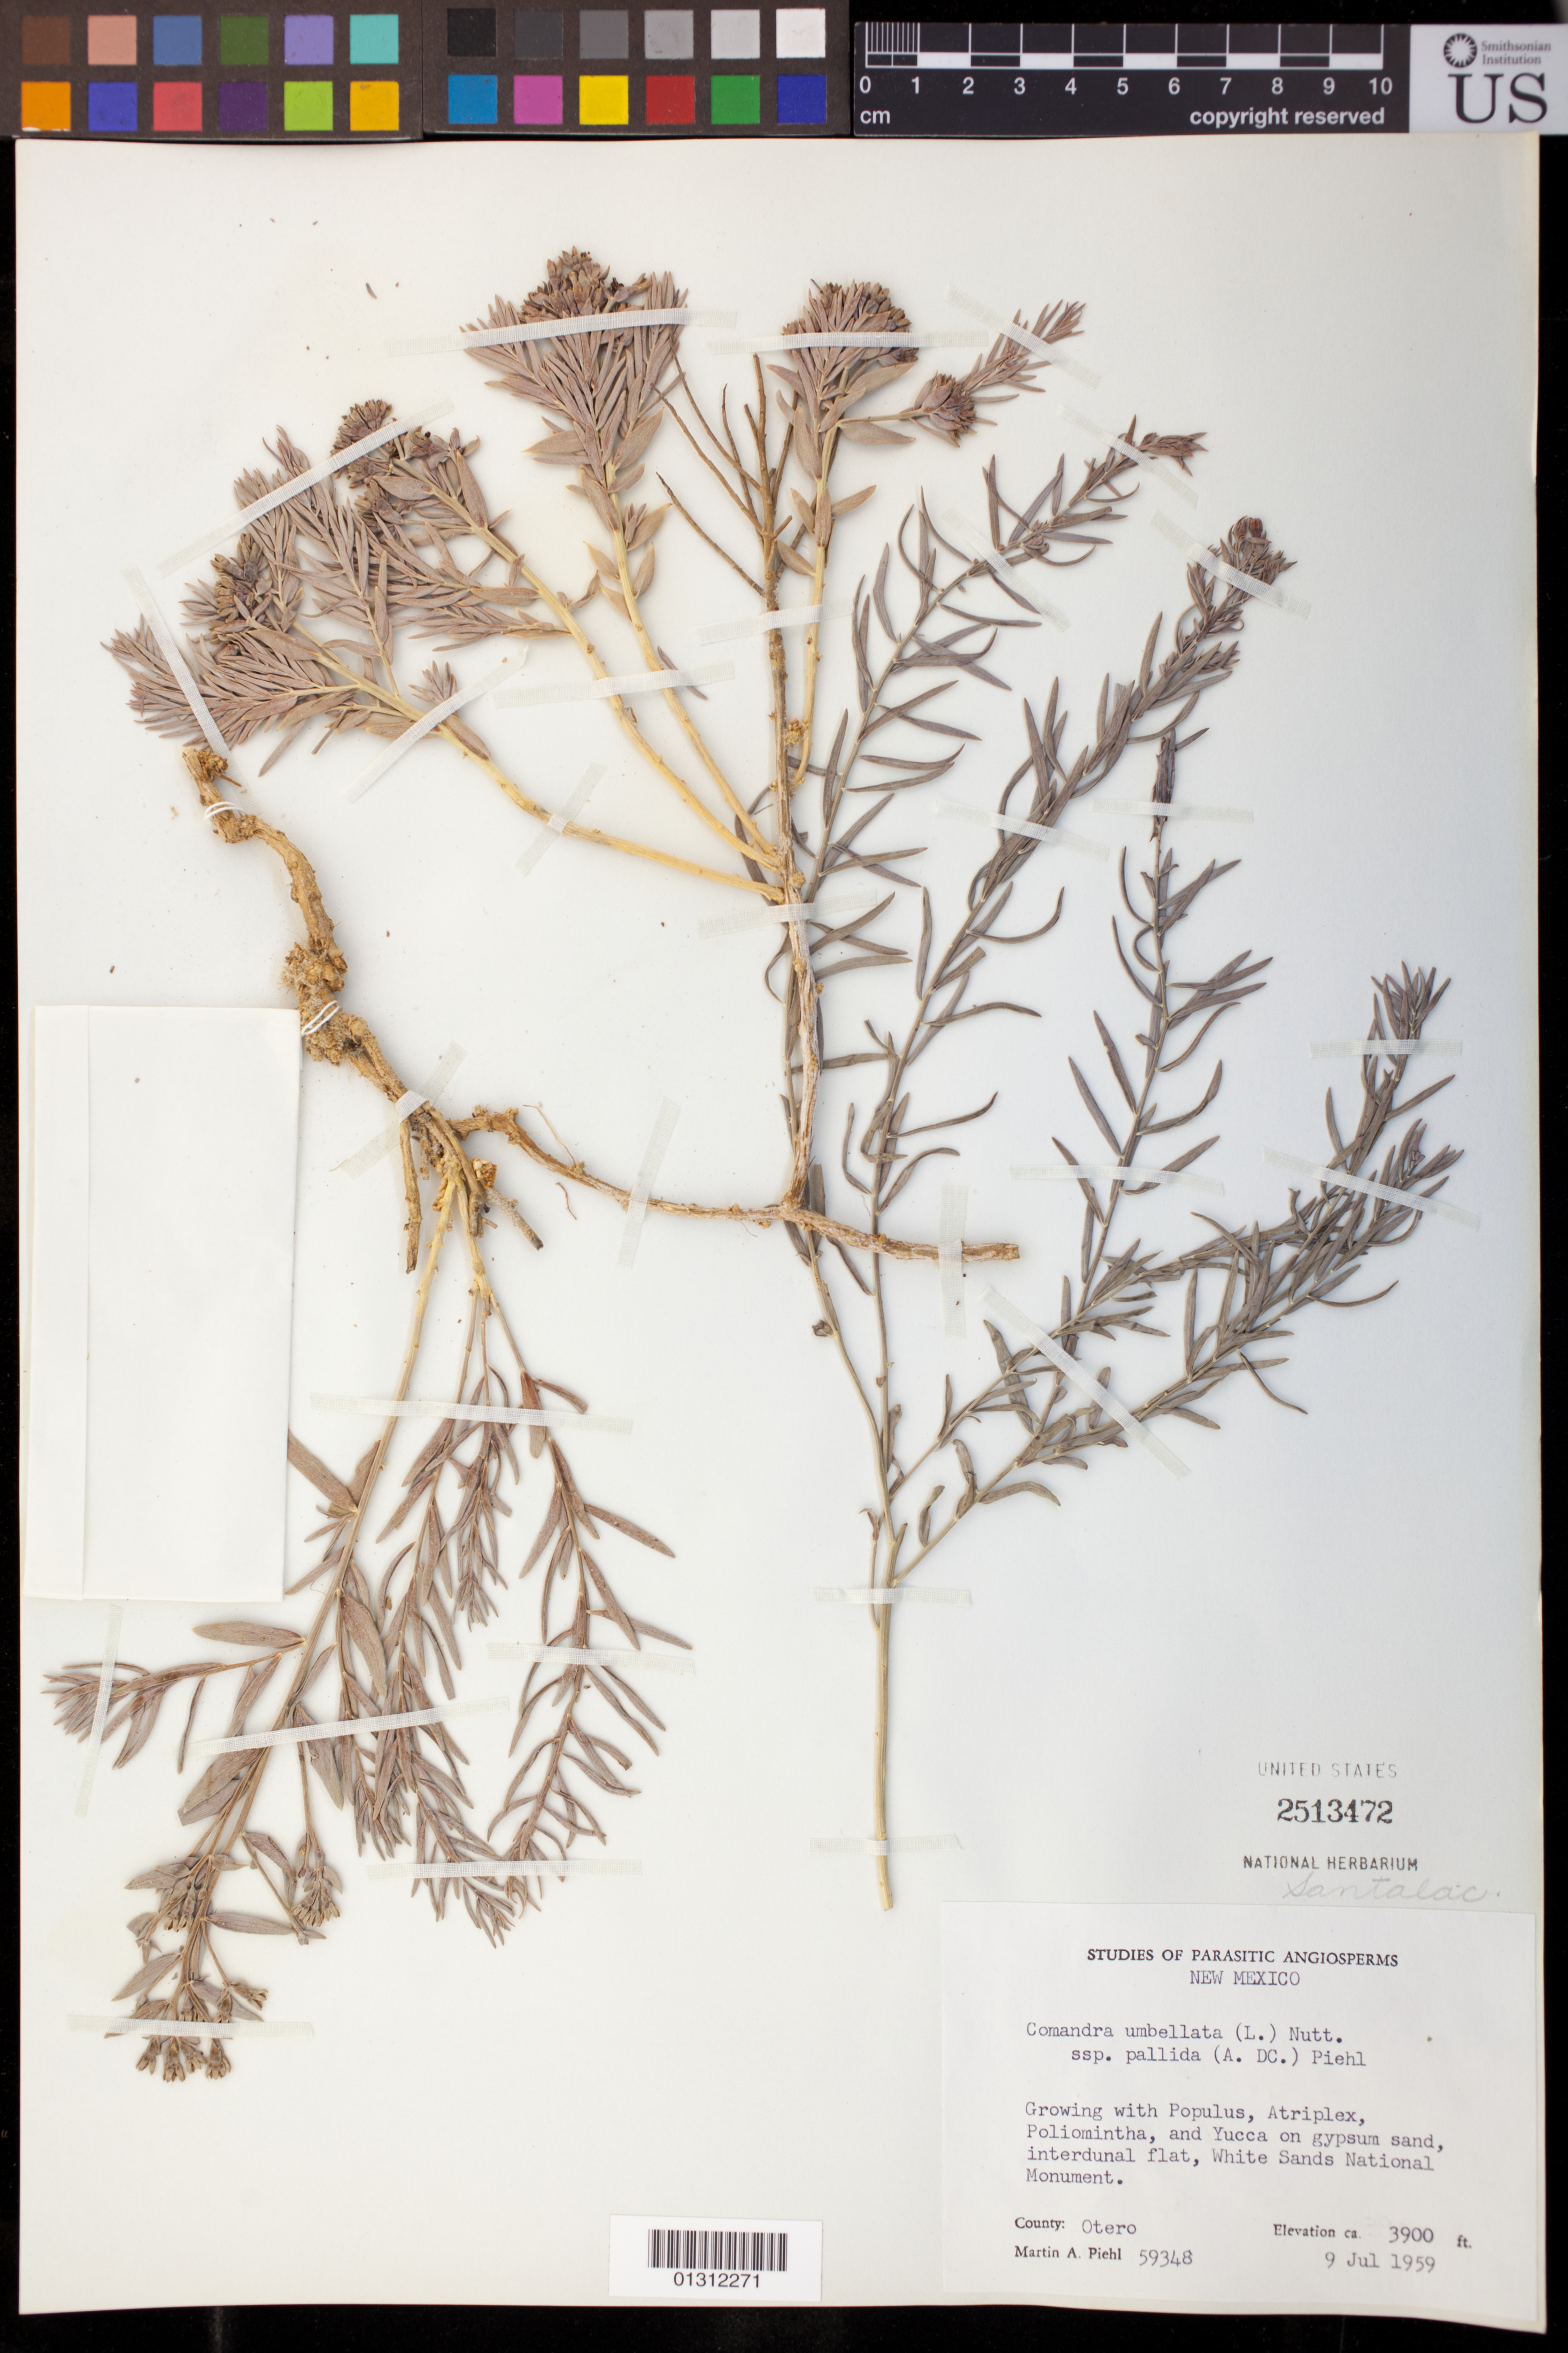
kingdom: Plantae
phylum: Tracheophyta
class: Magnoliopsida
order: Santalales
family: Comandraceae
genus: Comandra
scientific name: Comandra umbellata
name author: (L.) Nutt.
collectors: M. Piehl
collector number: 59348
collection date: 1959-07-09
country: United States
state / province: New Mexico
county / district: Otero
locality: White Sands National Monument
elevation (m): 1189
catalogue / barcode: US 2513472